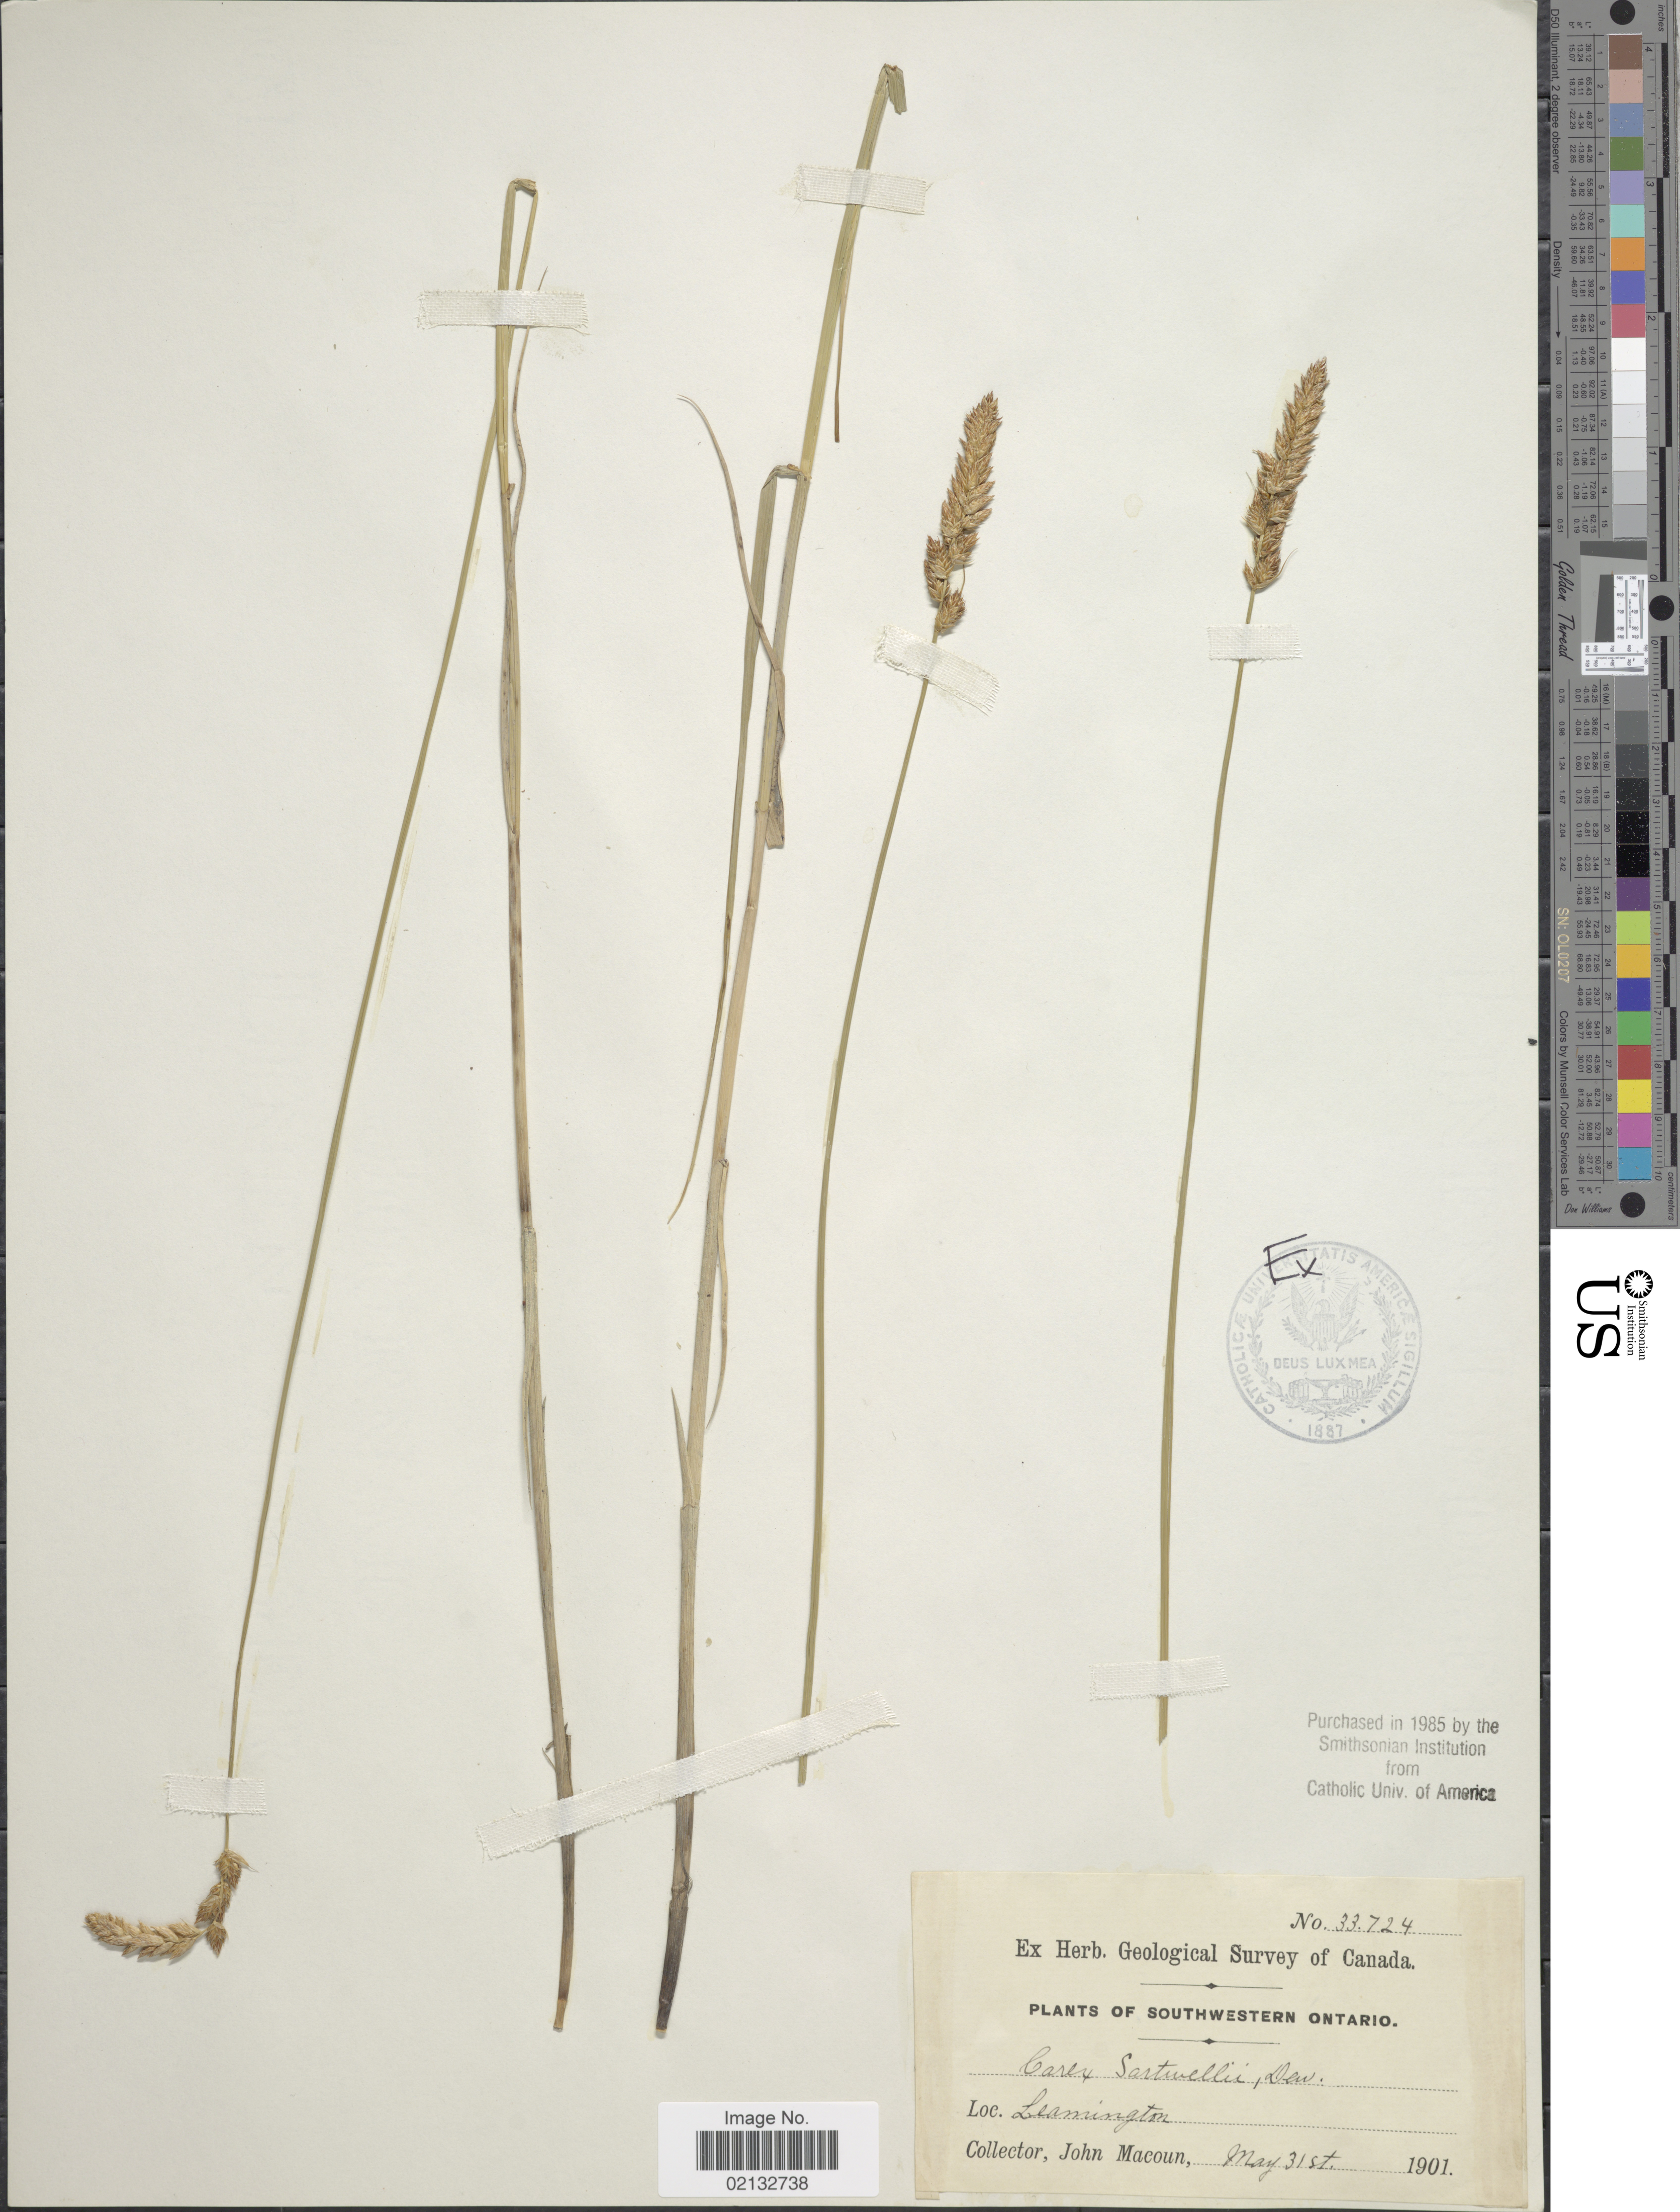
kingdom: Plantae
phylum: Tracheophyta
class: Liliopsida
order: Poales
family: Cyperaceae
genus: Carex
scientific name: Carex sartwellii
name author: Dewey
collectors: J. Macoun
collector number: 33724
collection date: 1901-05-31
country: Canada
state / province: Ontario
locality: Southwestern Ontario. Leamington